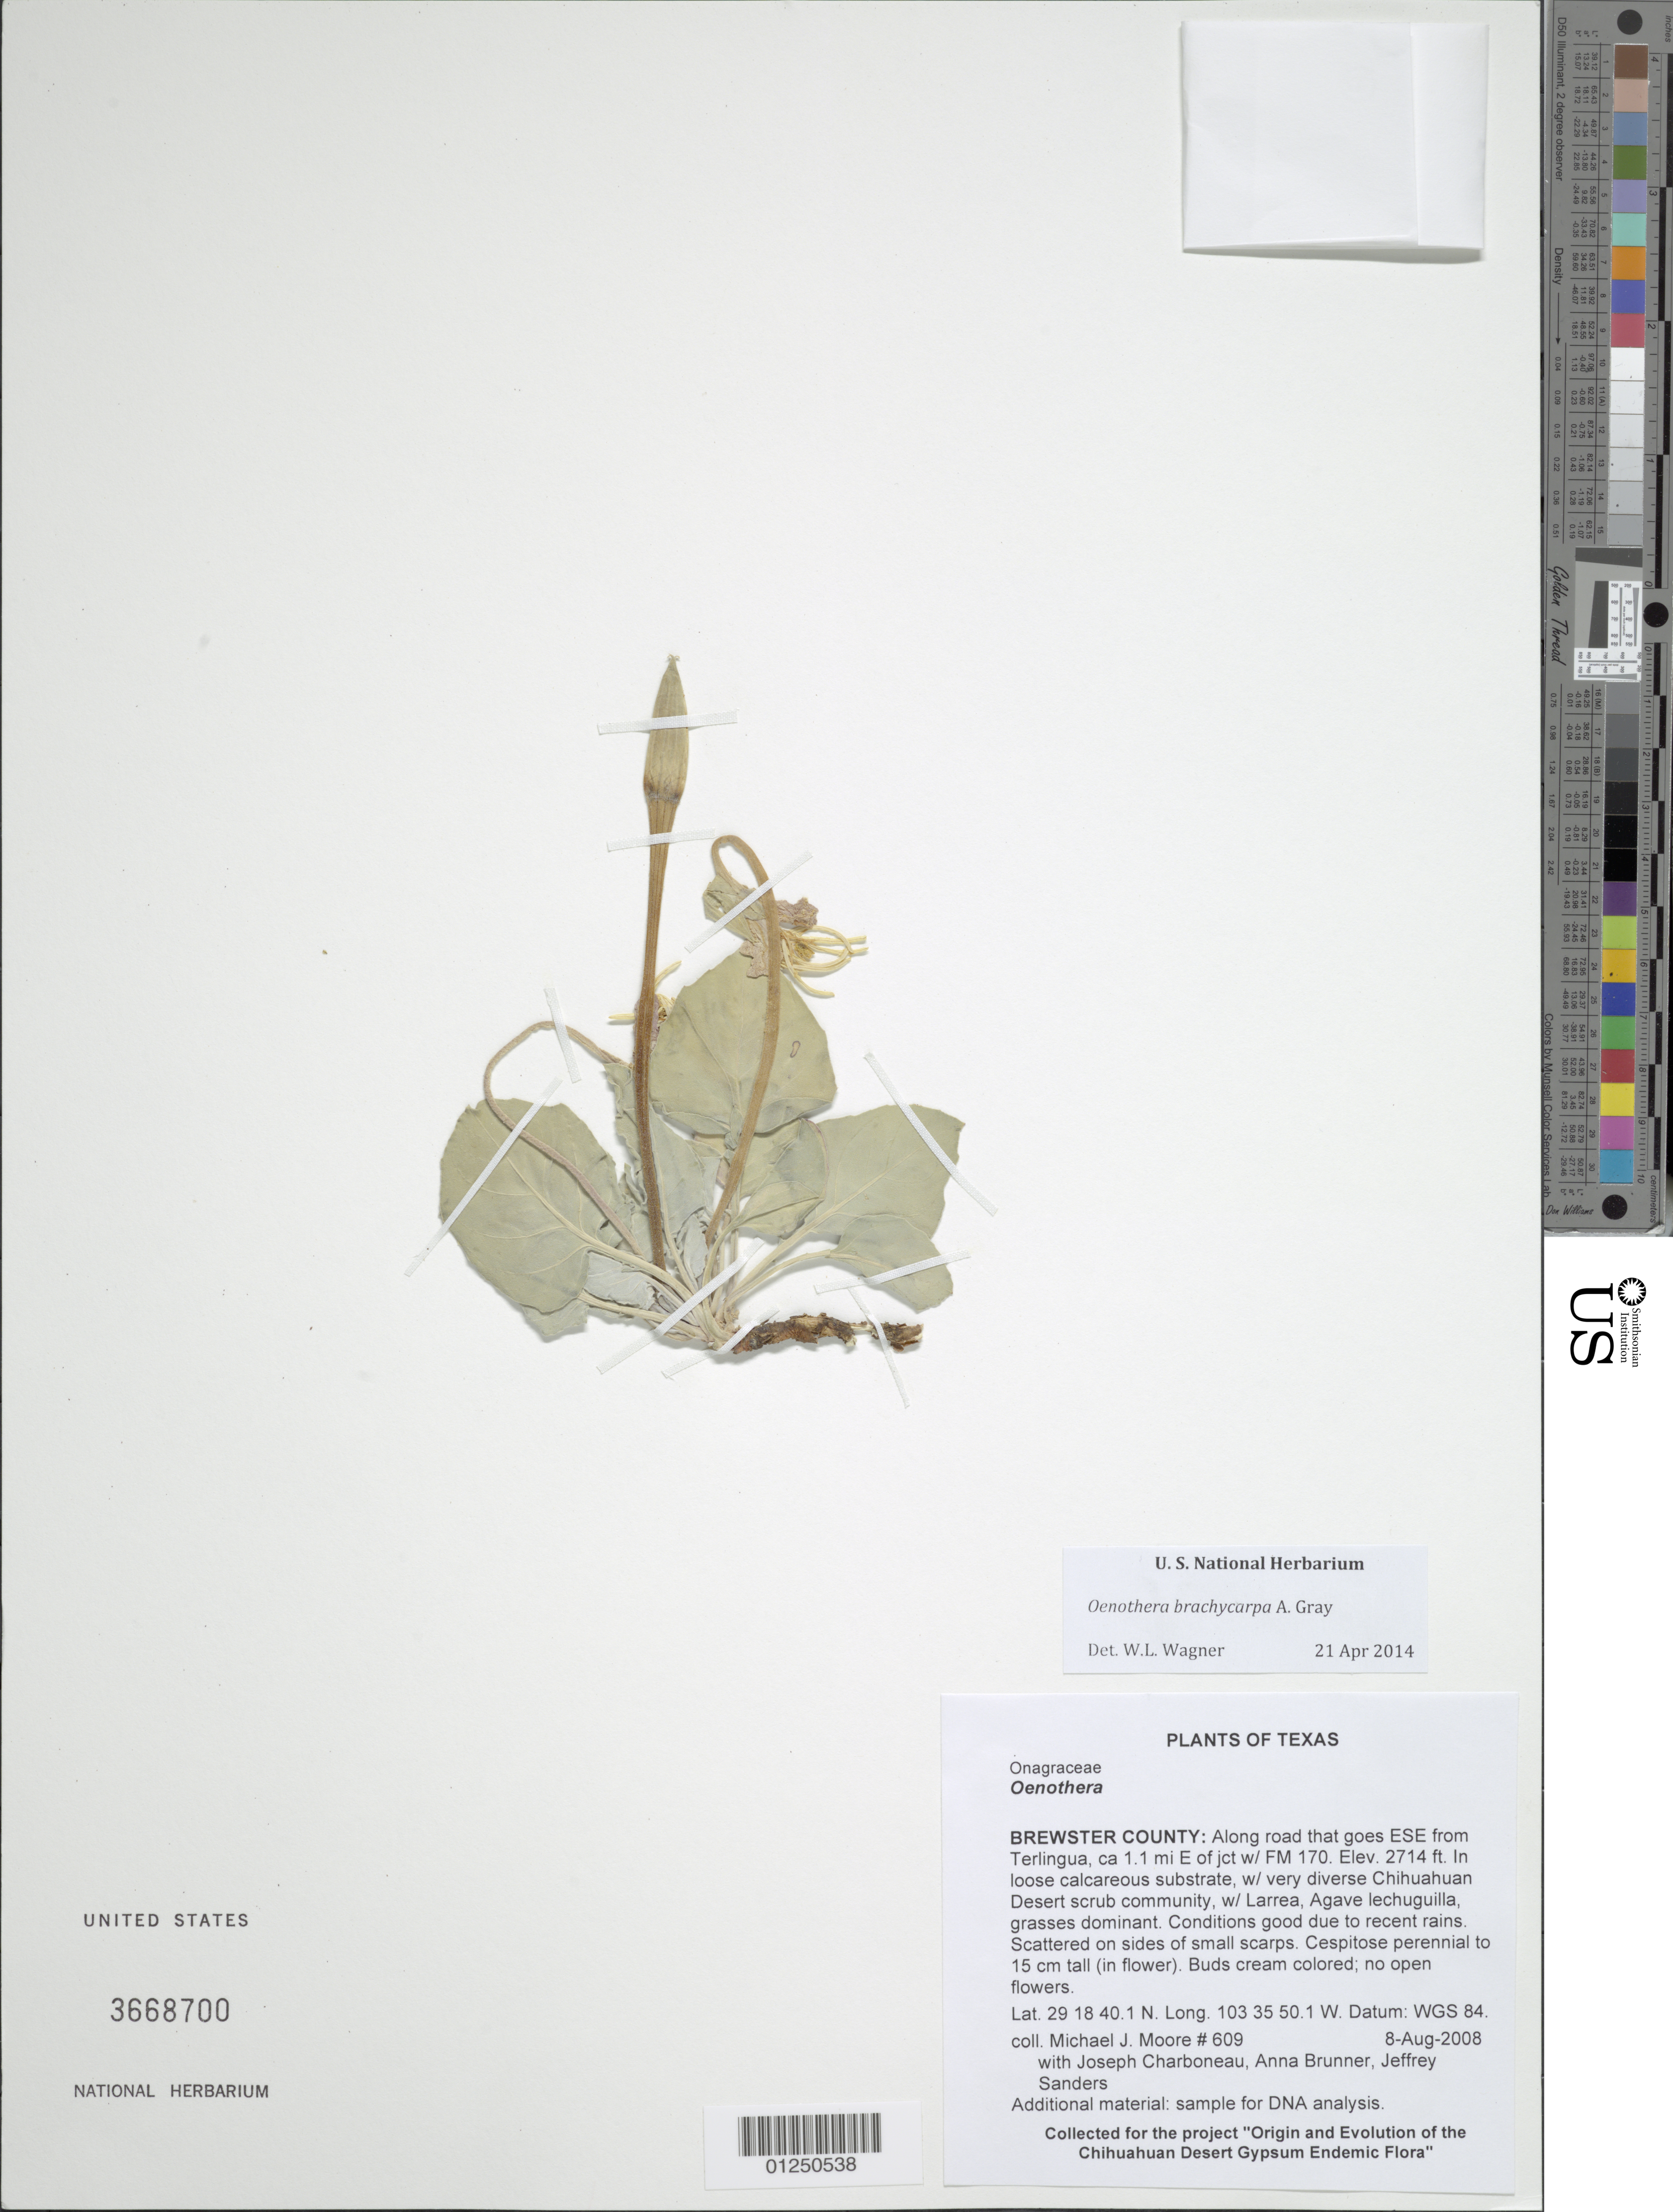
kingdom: Plantae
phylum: Tracheophyta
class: Magnoliopsida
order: Myrtales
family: Onagraceae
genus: Oenothera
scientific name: Oenothera brachycarpa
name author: A. Gray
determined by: Wagner, W. L., (BOT), Smithsonian Institution - National Museum of Natural History (UNITED STATES)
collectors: M. J. Moore, J. L. M. Charboneau, A. Brunner & J. Sanders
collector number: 609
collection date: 2004-08-07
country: United States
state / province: Texas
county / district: Brewster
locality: Along road that goes ESE from Terlingua, ca 1.1 mi E of jct w/ FM 170.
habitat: In loose calcareous substrate, w/ very diverse Chihuahuan Desert scrub community, w/ Larrea, Agave lechuguilla, grasses dominant. Conditions good due to recent rains.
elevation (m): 827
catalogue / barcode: US 3668700